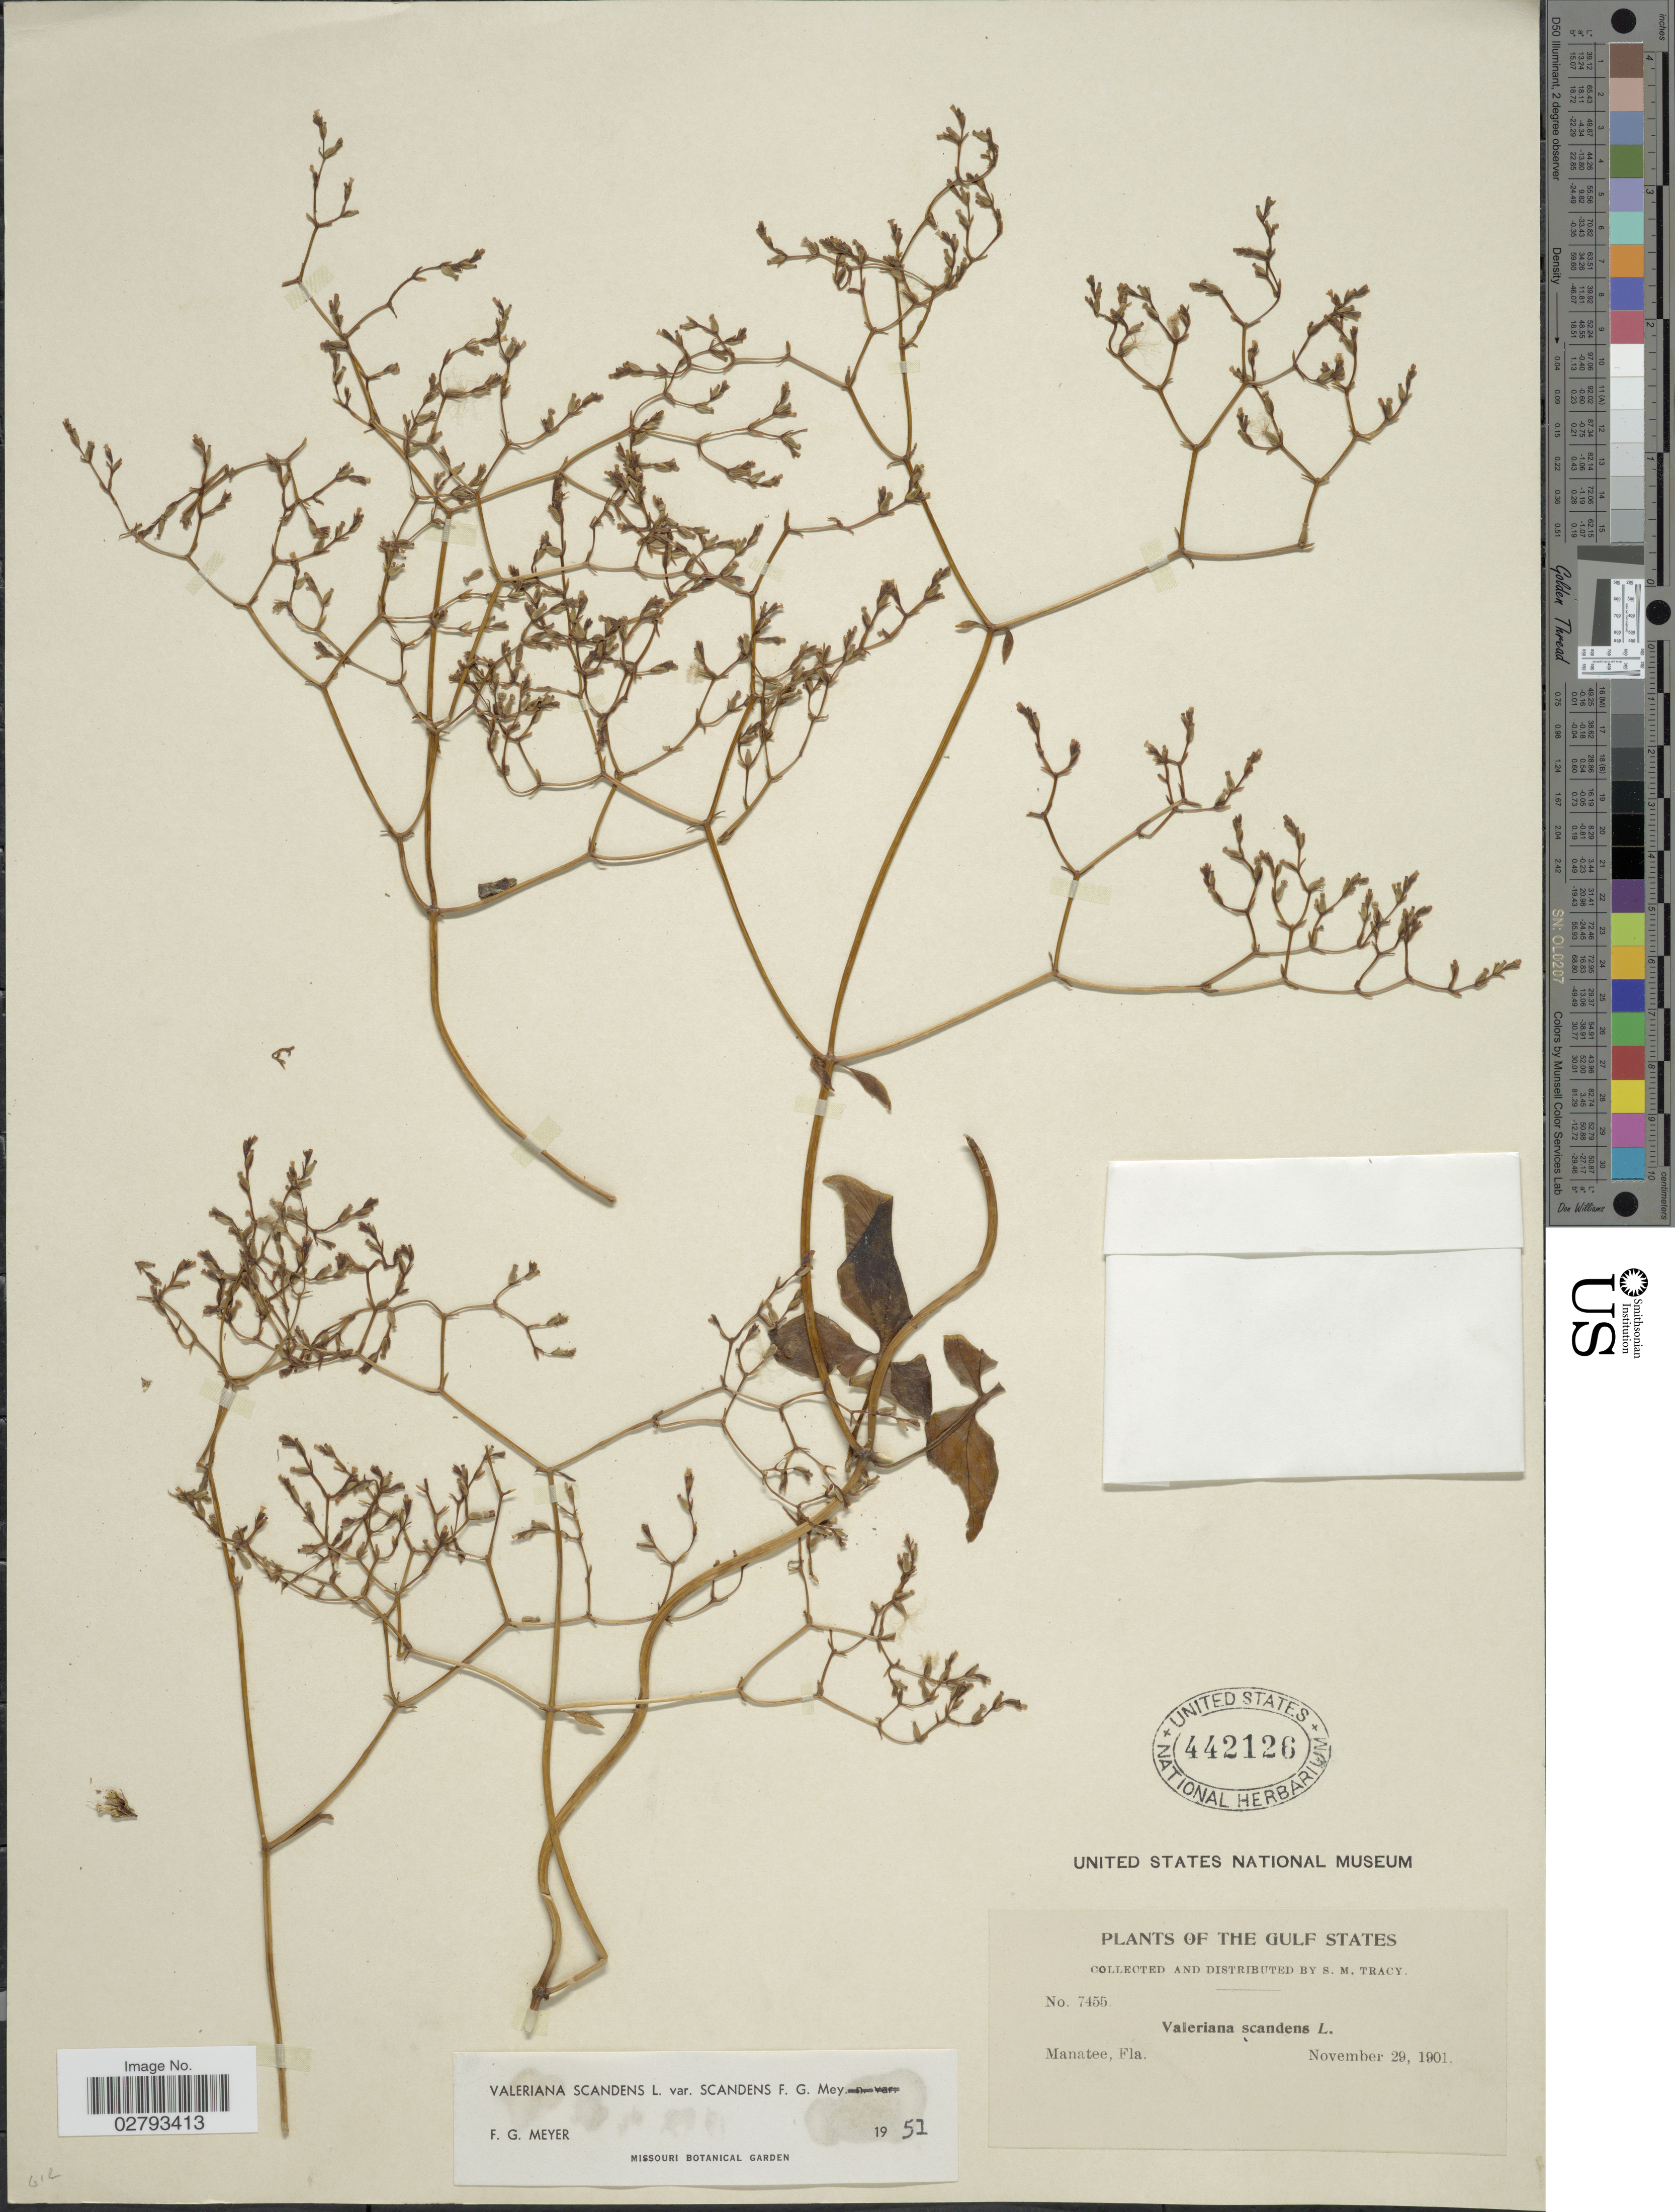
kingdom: Plantae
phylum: Tracheophyta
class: Magnoliopsida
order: Dipsacales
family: Caprifoliaceae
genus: Valeriana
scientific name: Valeriana scandens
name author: L.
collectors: S. M. Tracy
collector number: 7455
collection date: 1901-11-29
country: United States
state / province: Florida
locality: The Gulf States. Manatee.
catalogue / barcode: US 442126